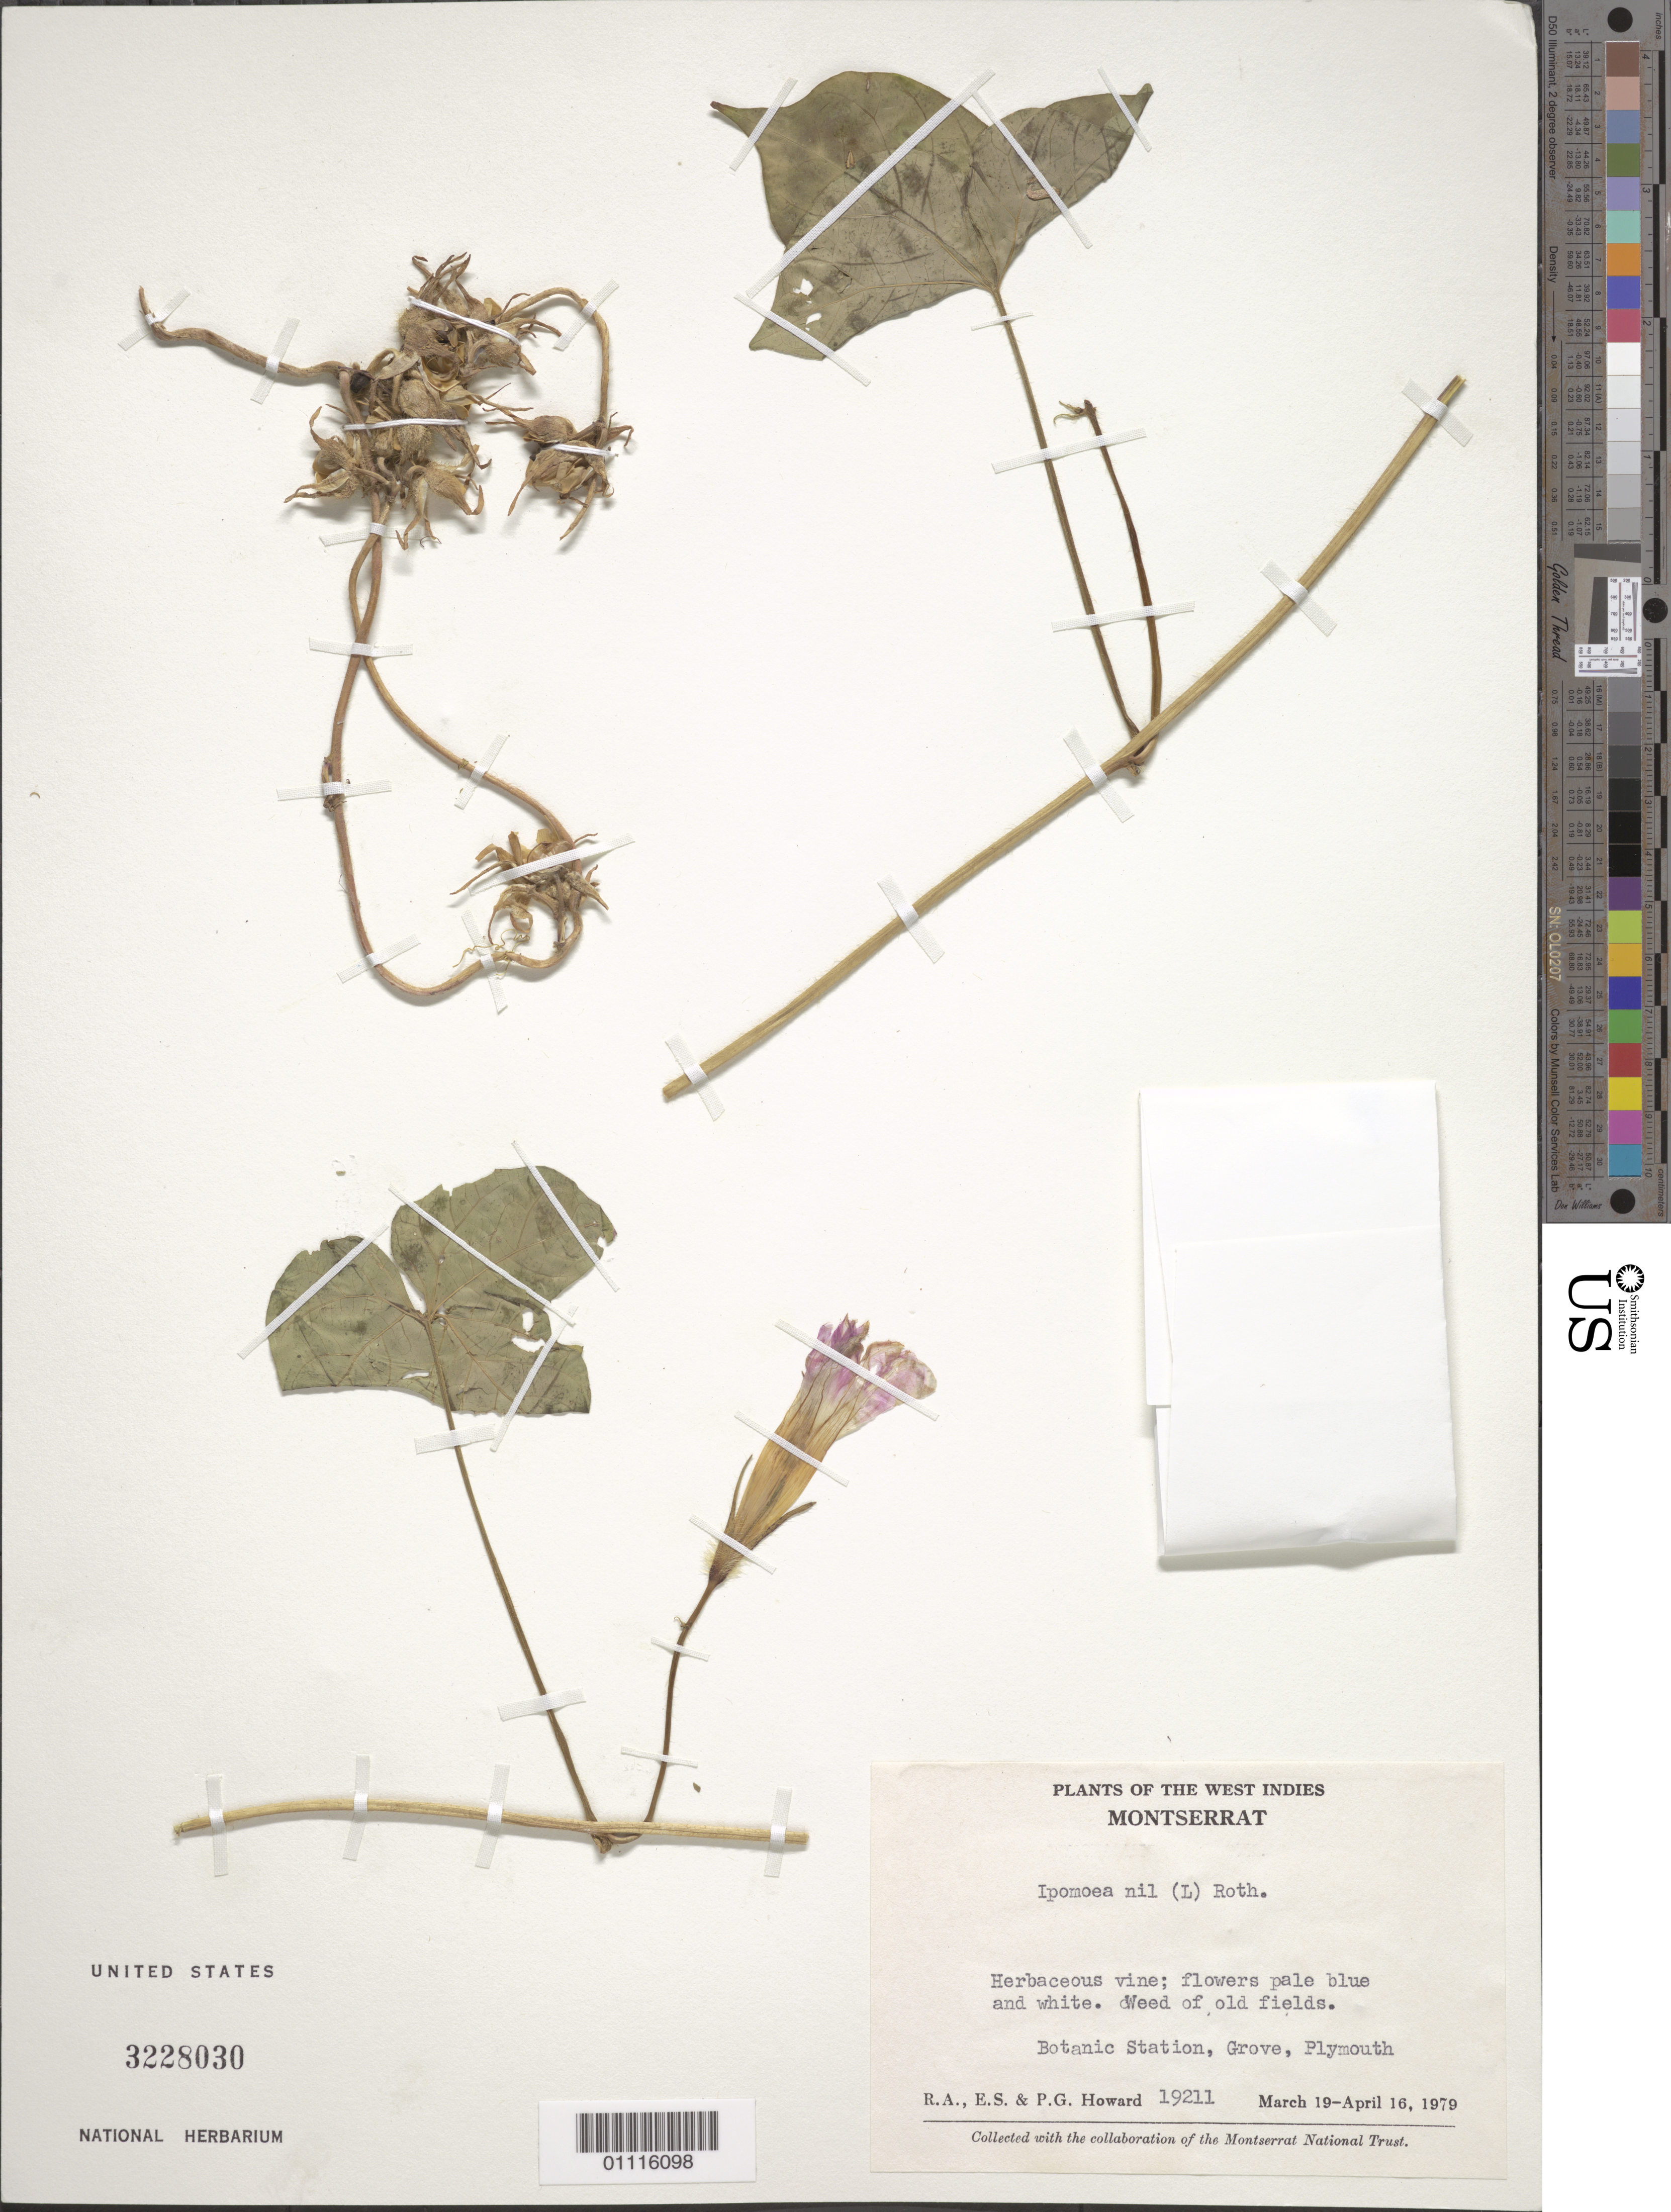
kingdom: Plantae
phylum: Tracheophyta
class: Magnoliopsida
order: Solanales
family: Convolvulaceae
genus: Ipomoea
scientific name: Ipomoea nil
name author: (L.) Roth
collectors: R. A. Howard, E. S. Howard & P. Howard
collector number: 19211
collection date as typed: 19 Mar 1979 to 16 Apr 1979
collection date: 1979-03-19/1979-04-16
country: Montserrat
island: Montserrat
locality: Botanic Station, Grove, Plymouth.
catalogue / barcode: US 3228030